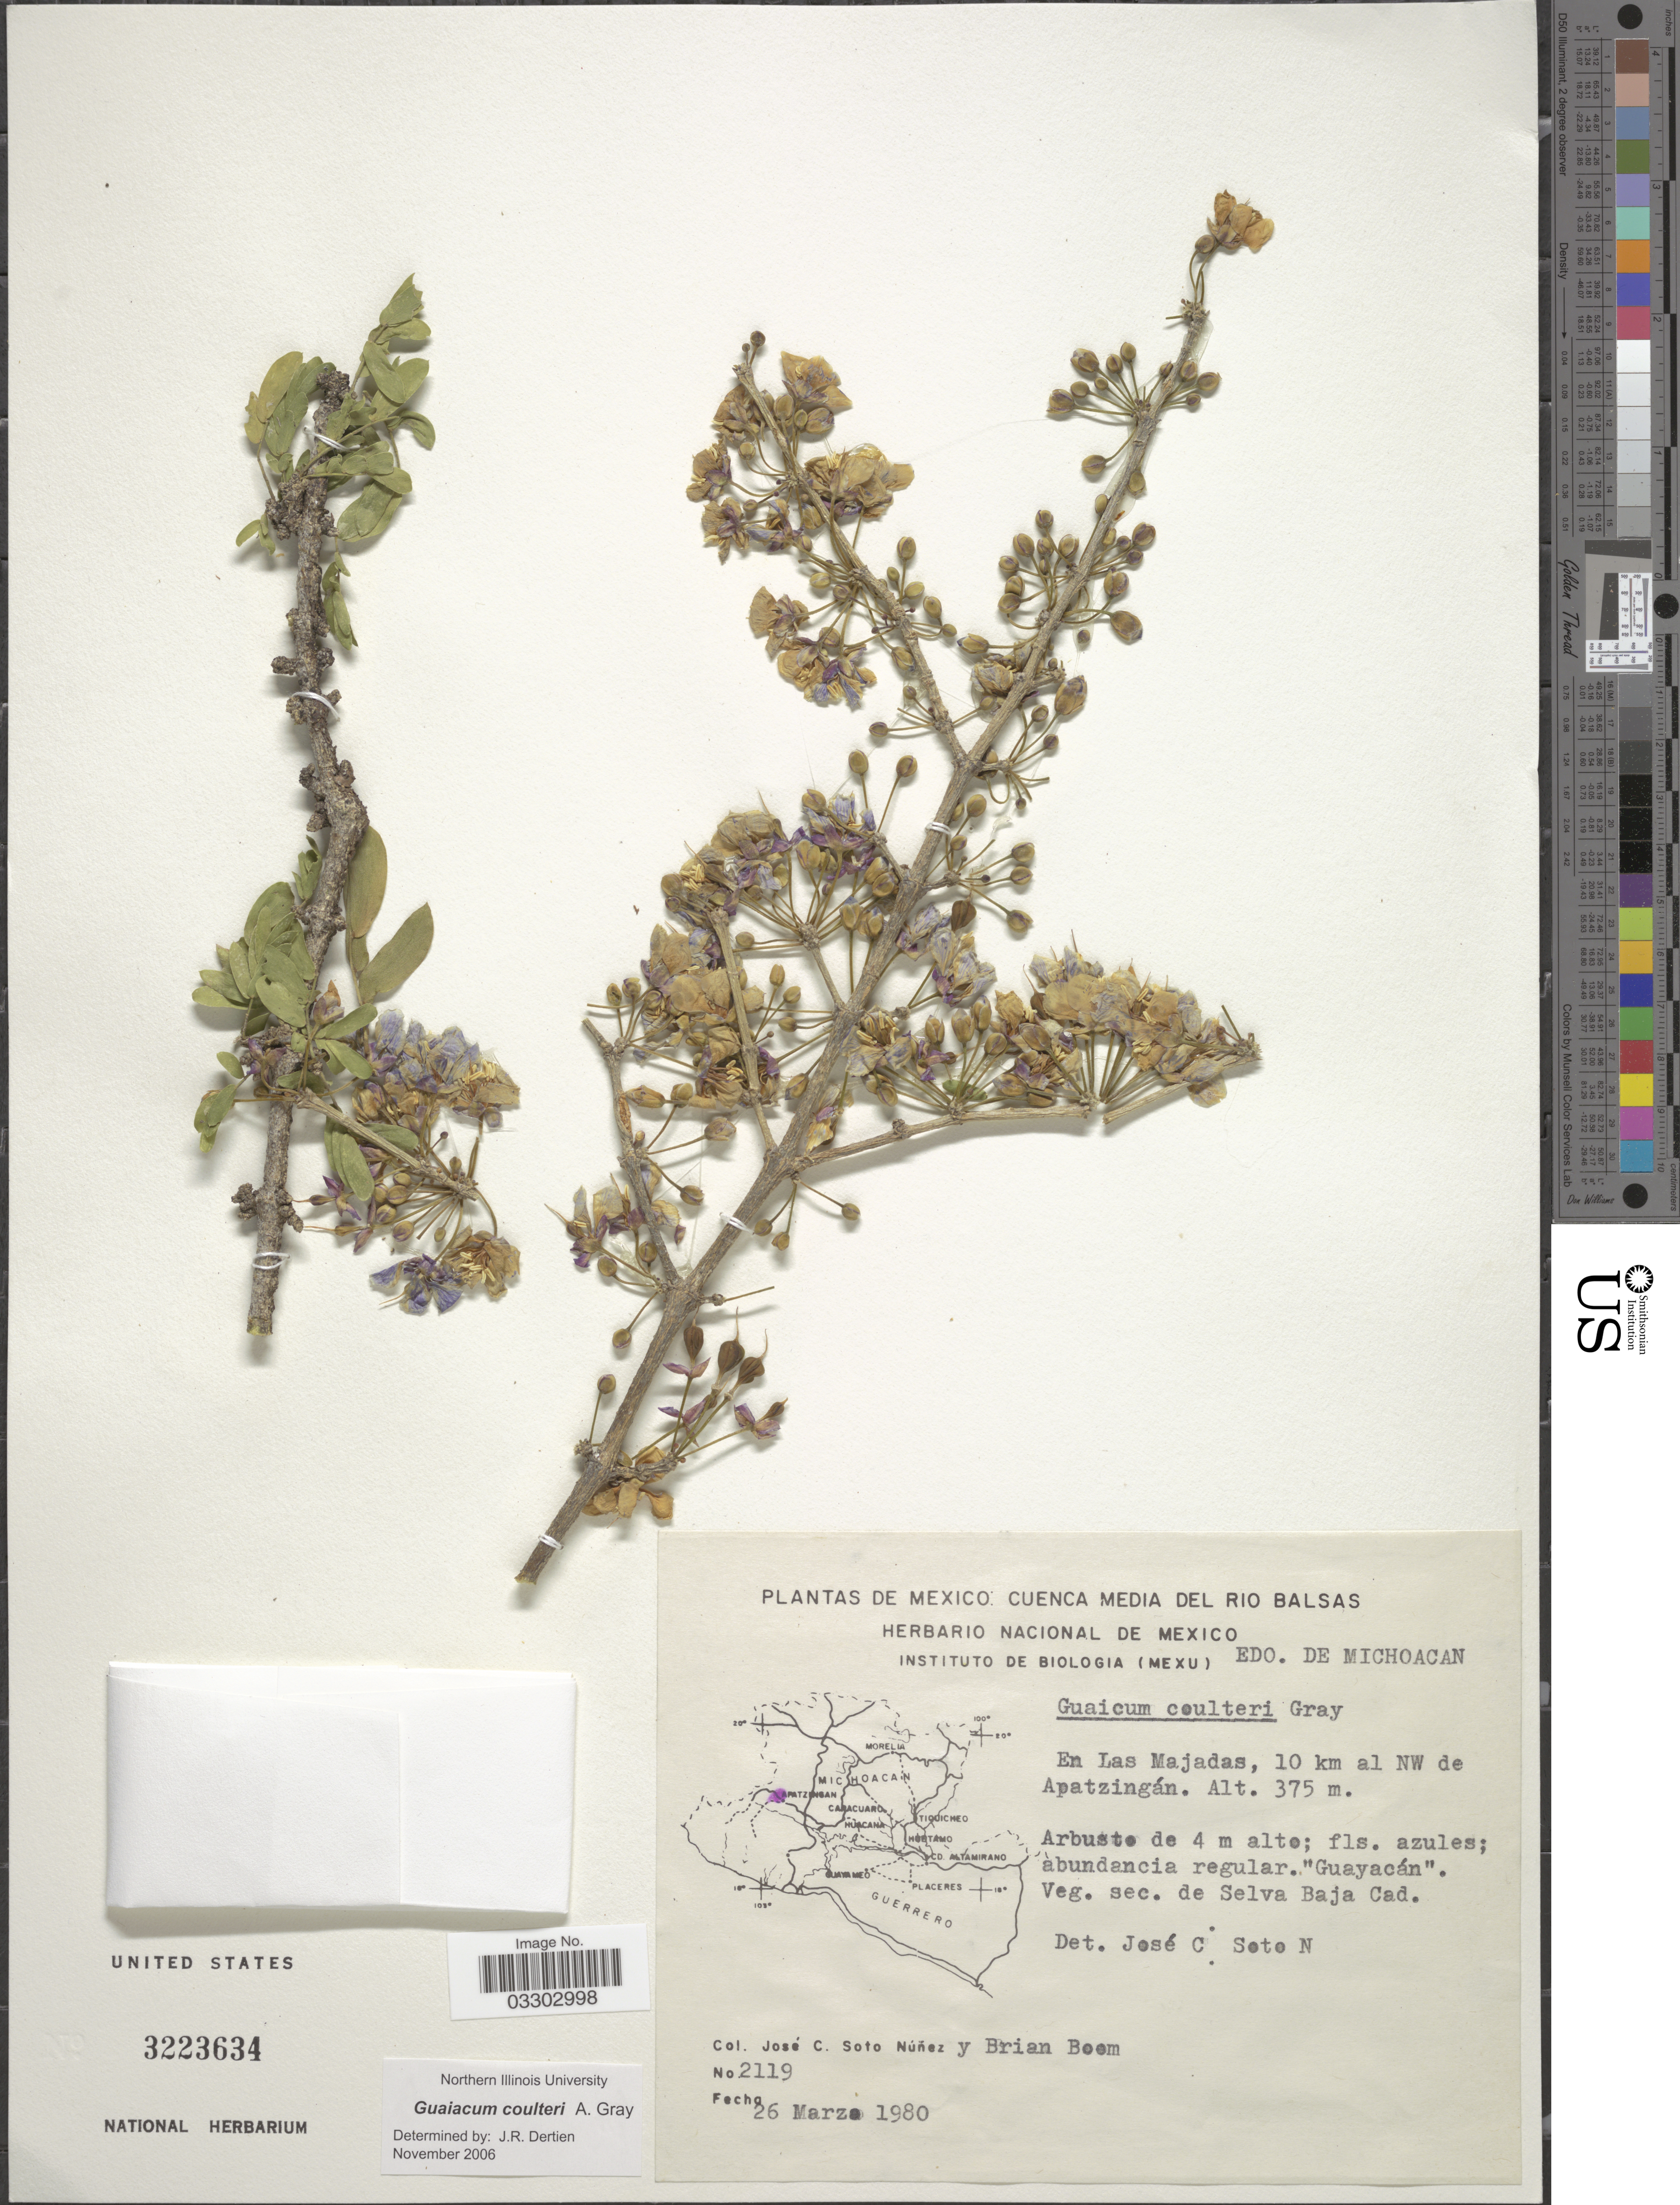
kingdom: Plantae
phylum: Tracheophyta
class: Magnoliopsida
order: Zygophyllales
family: Zygophyllaceae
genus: Guaiacum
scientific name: Guaiacum coulteri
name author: A. Gray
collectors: J. Soto & B. M. Boom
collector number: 2119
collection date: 1980-03-26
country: Mexico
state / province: Michoacán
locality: En Las Majadas, 10 km al NW de Apatzingán.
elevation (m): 375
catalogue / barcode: US 3223634